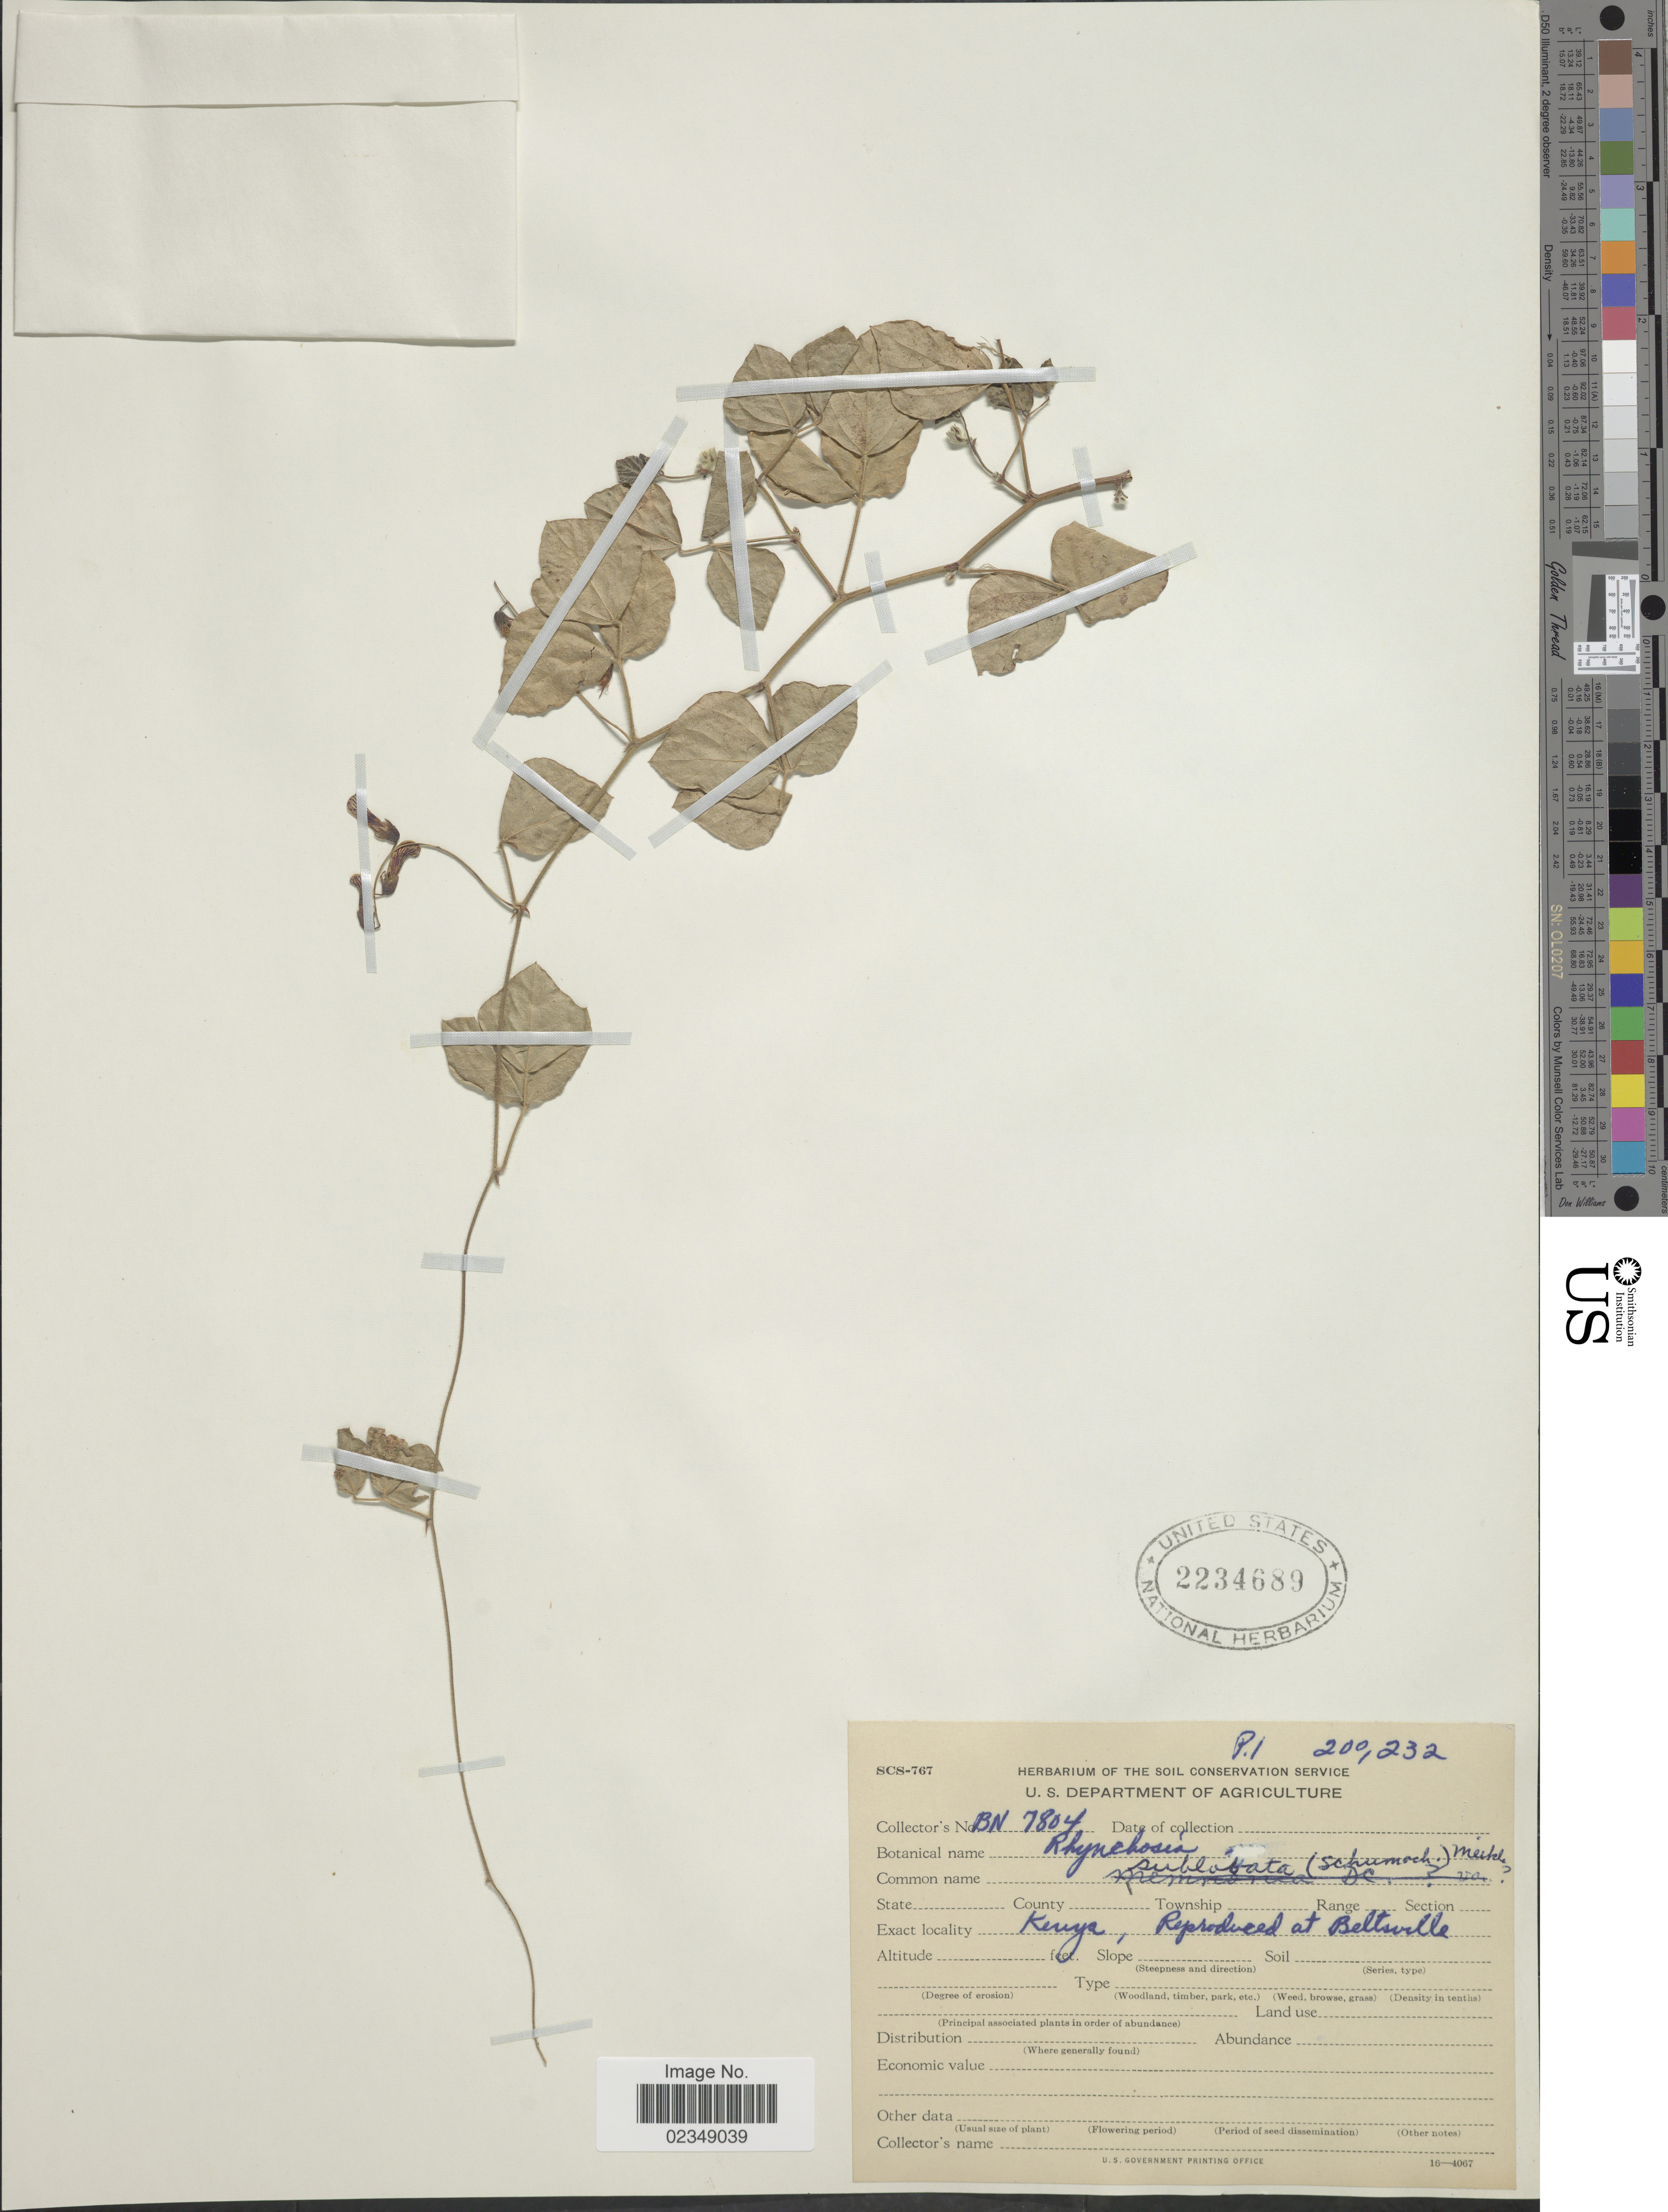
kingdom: Plantae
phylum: Tracheophyta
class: Magnoliopsida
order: Fabales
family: Fabaceae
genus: Rhynchosia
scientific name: Rhynchosia sublobata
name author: (Schumach.) Meikle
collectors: ex herb. U. S. Department of Agriculture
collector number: BN7804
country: Kenya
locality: Reproduces at Beltsville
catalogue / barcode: US 2234689